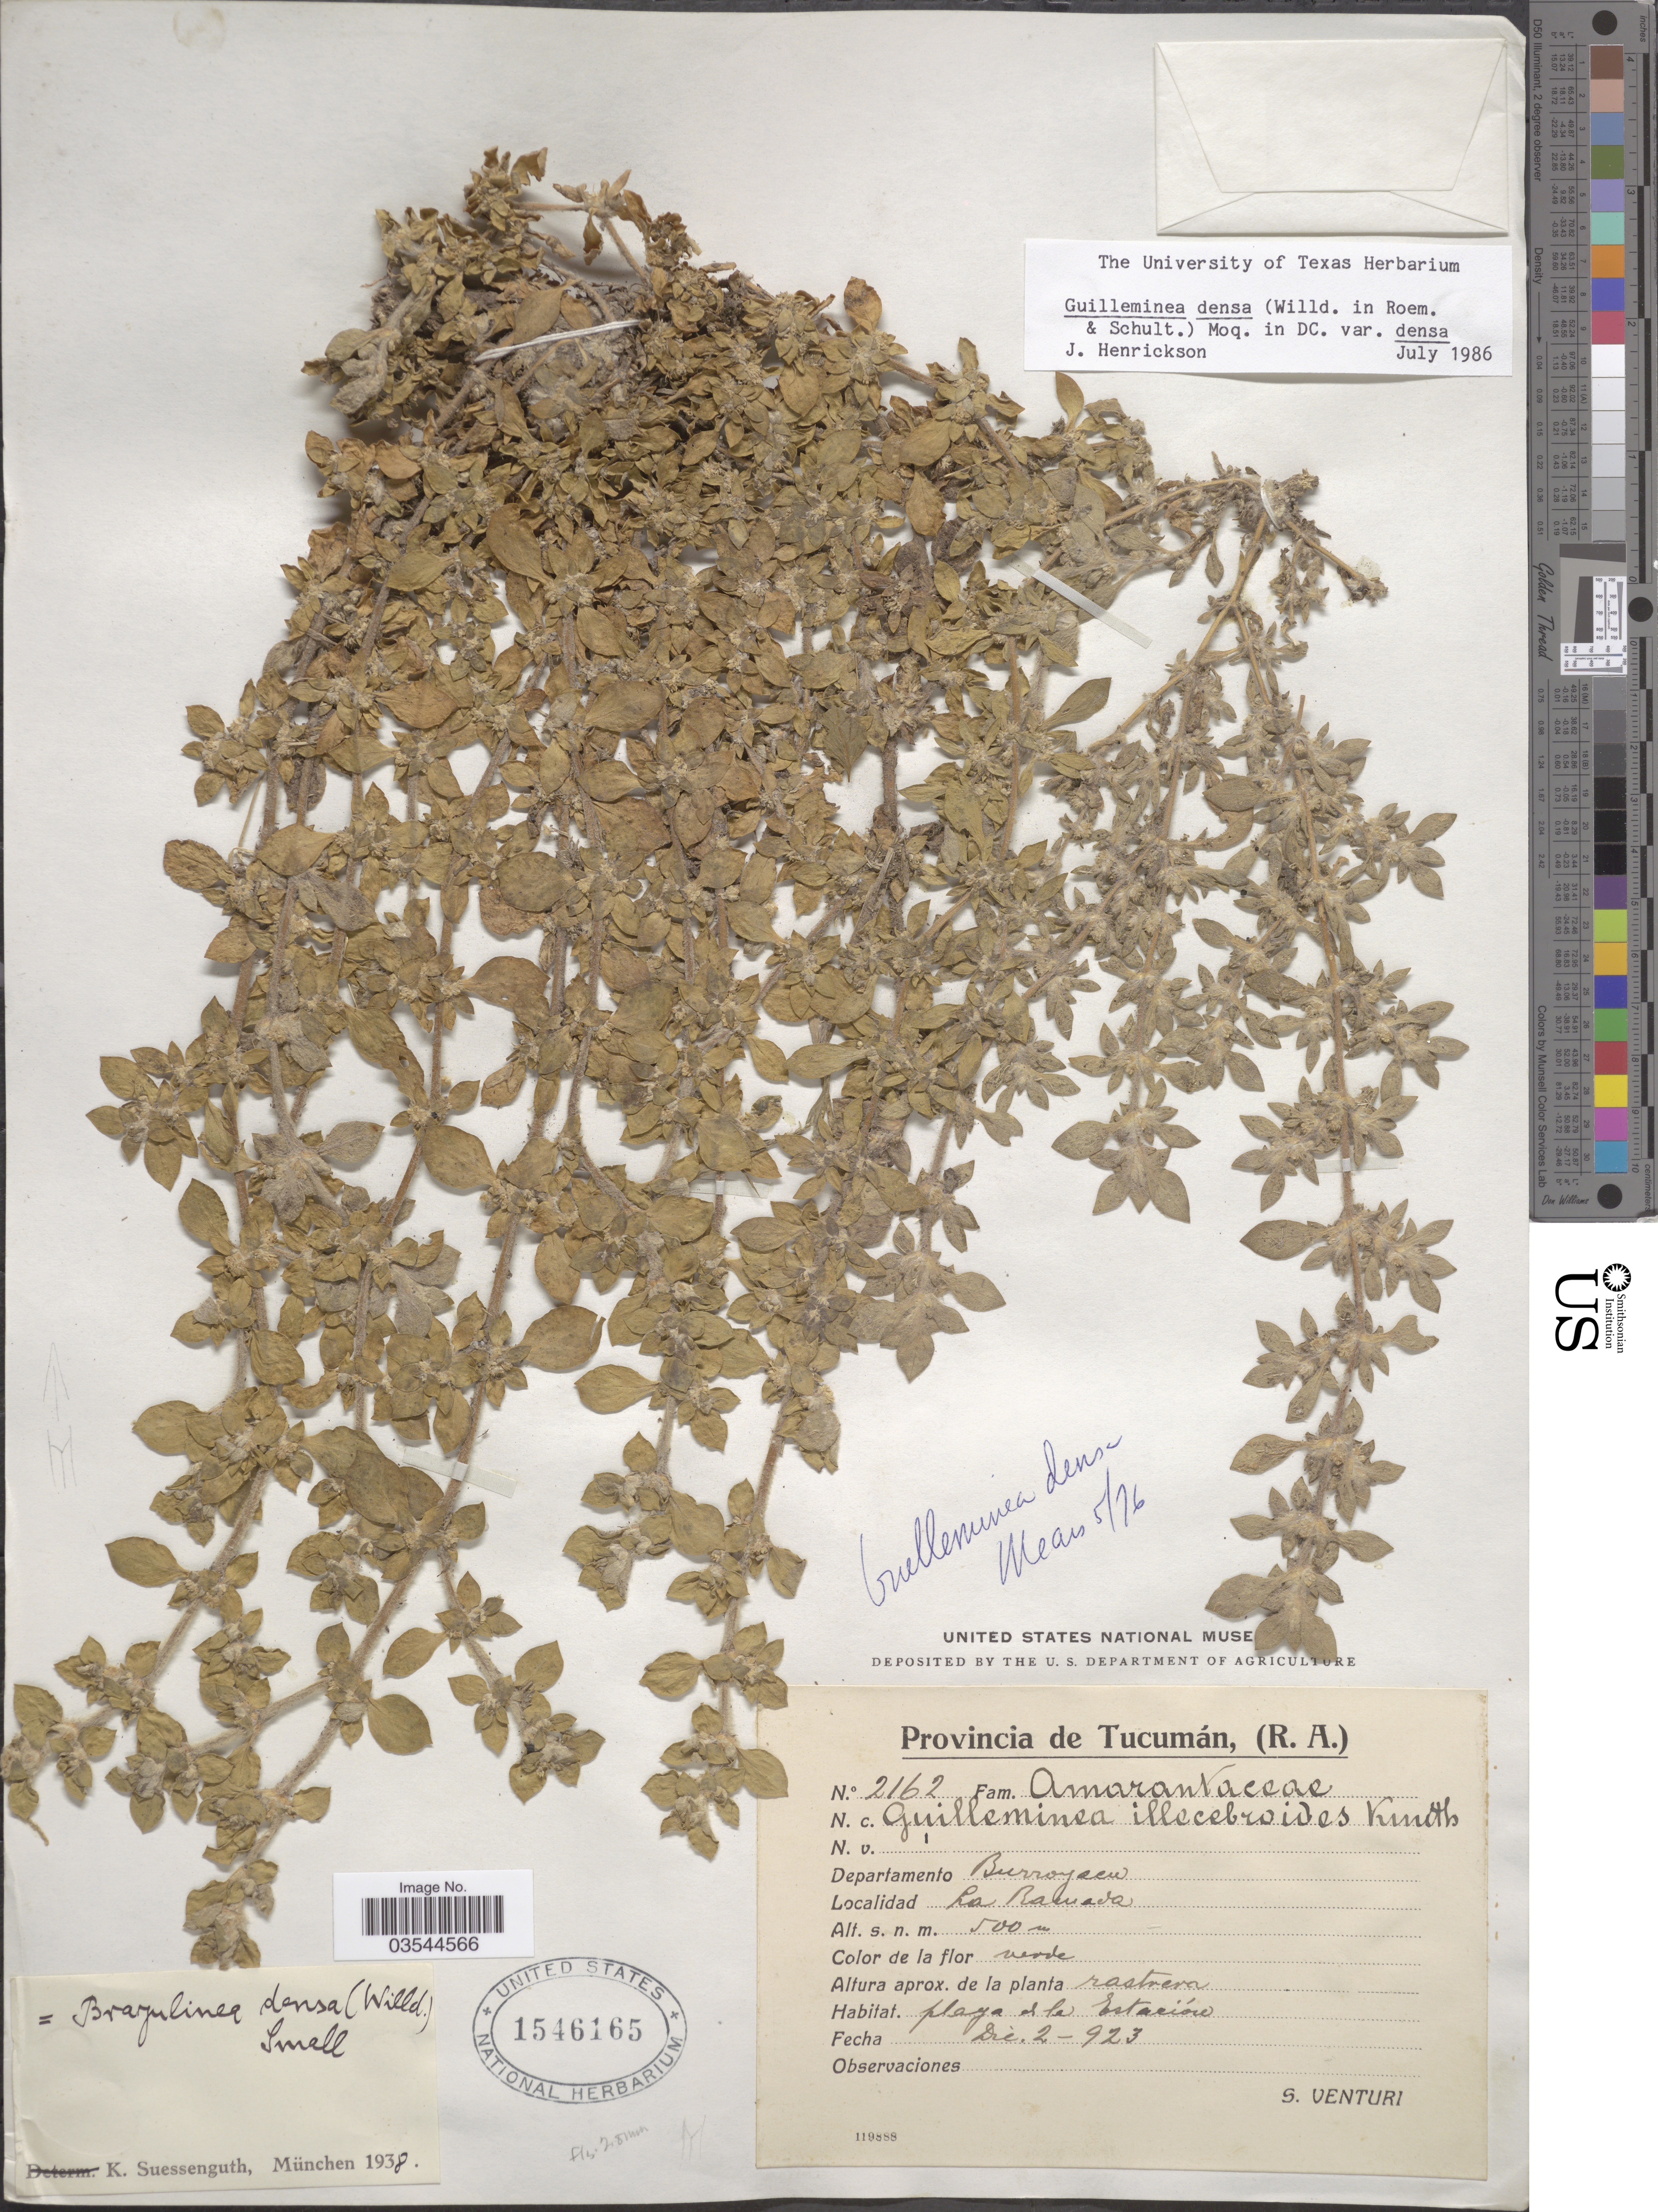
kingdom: Plantae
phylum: Tracheophyta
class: Magnoliopsida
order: Caryophyllales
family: Amaranthaceae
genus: Guilleminea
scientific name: Guilleminea densa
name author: (Humb. & Bonpl. ex Schult.) Moq.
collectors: S. Venturi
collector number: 2162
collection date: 1923-12-02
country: Argentina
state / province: Tucuman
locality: Departamento Burroyacu. La Ramada.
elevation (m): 500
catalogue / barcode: US 1546165